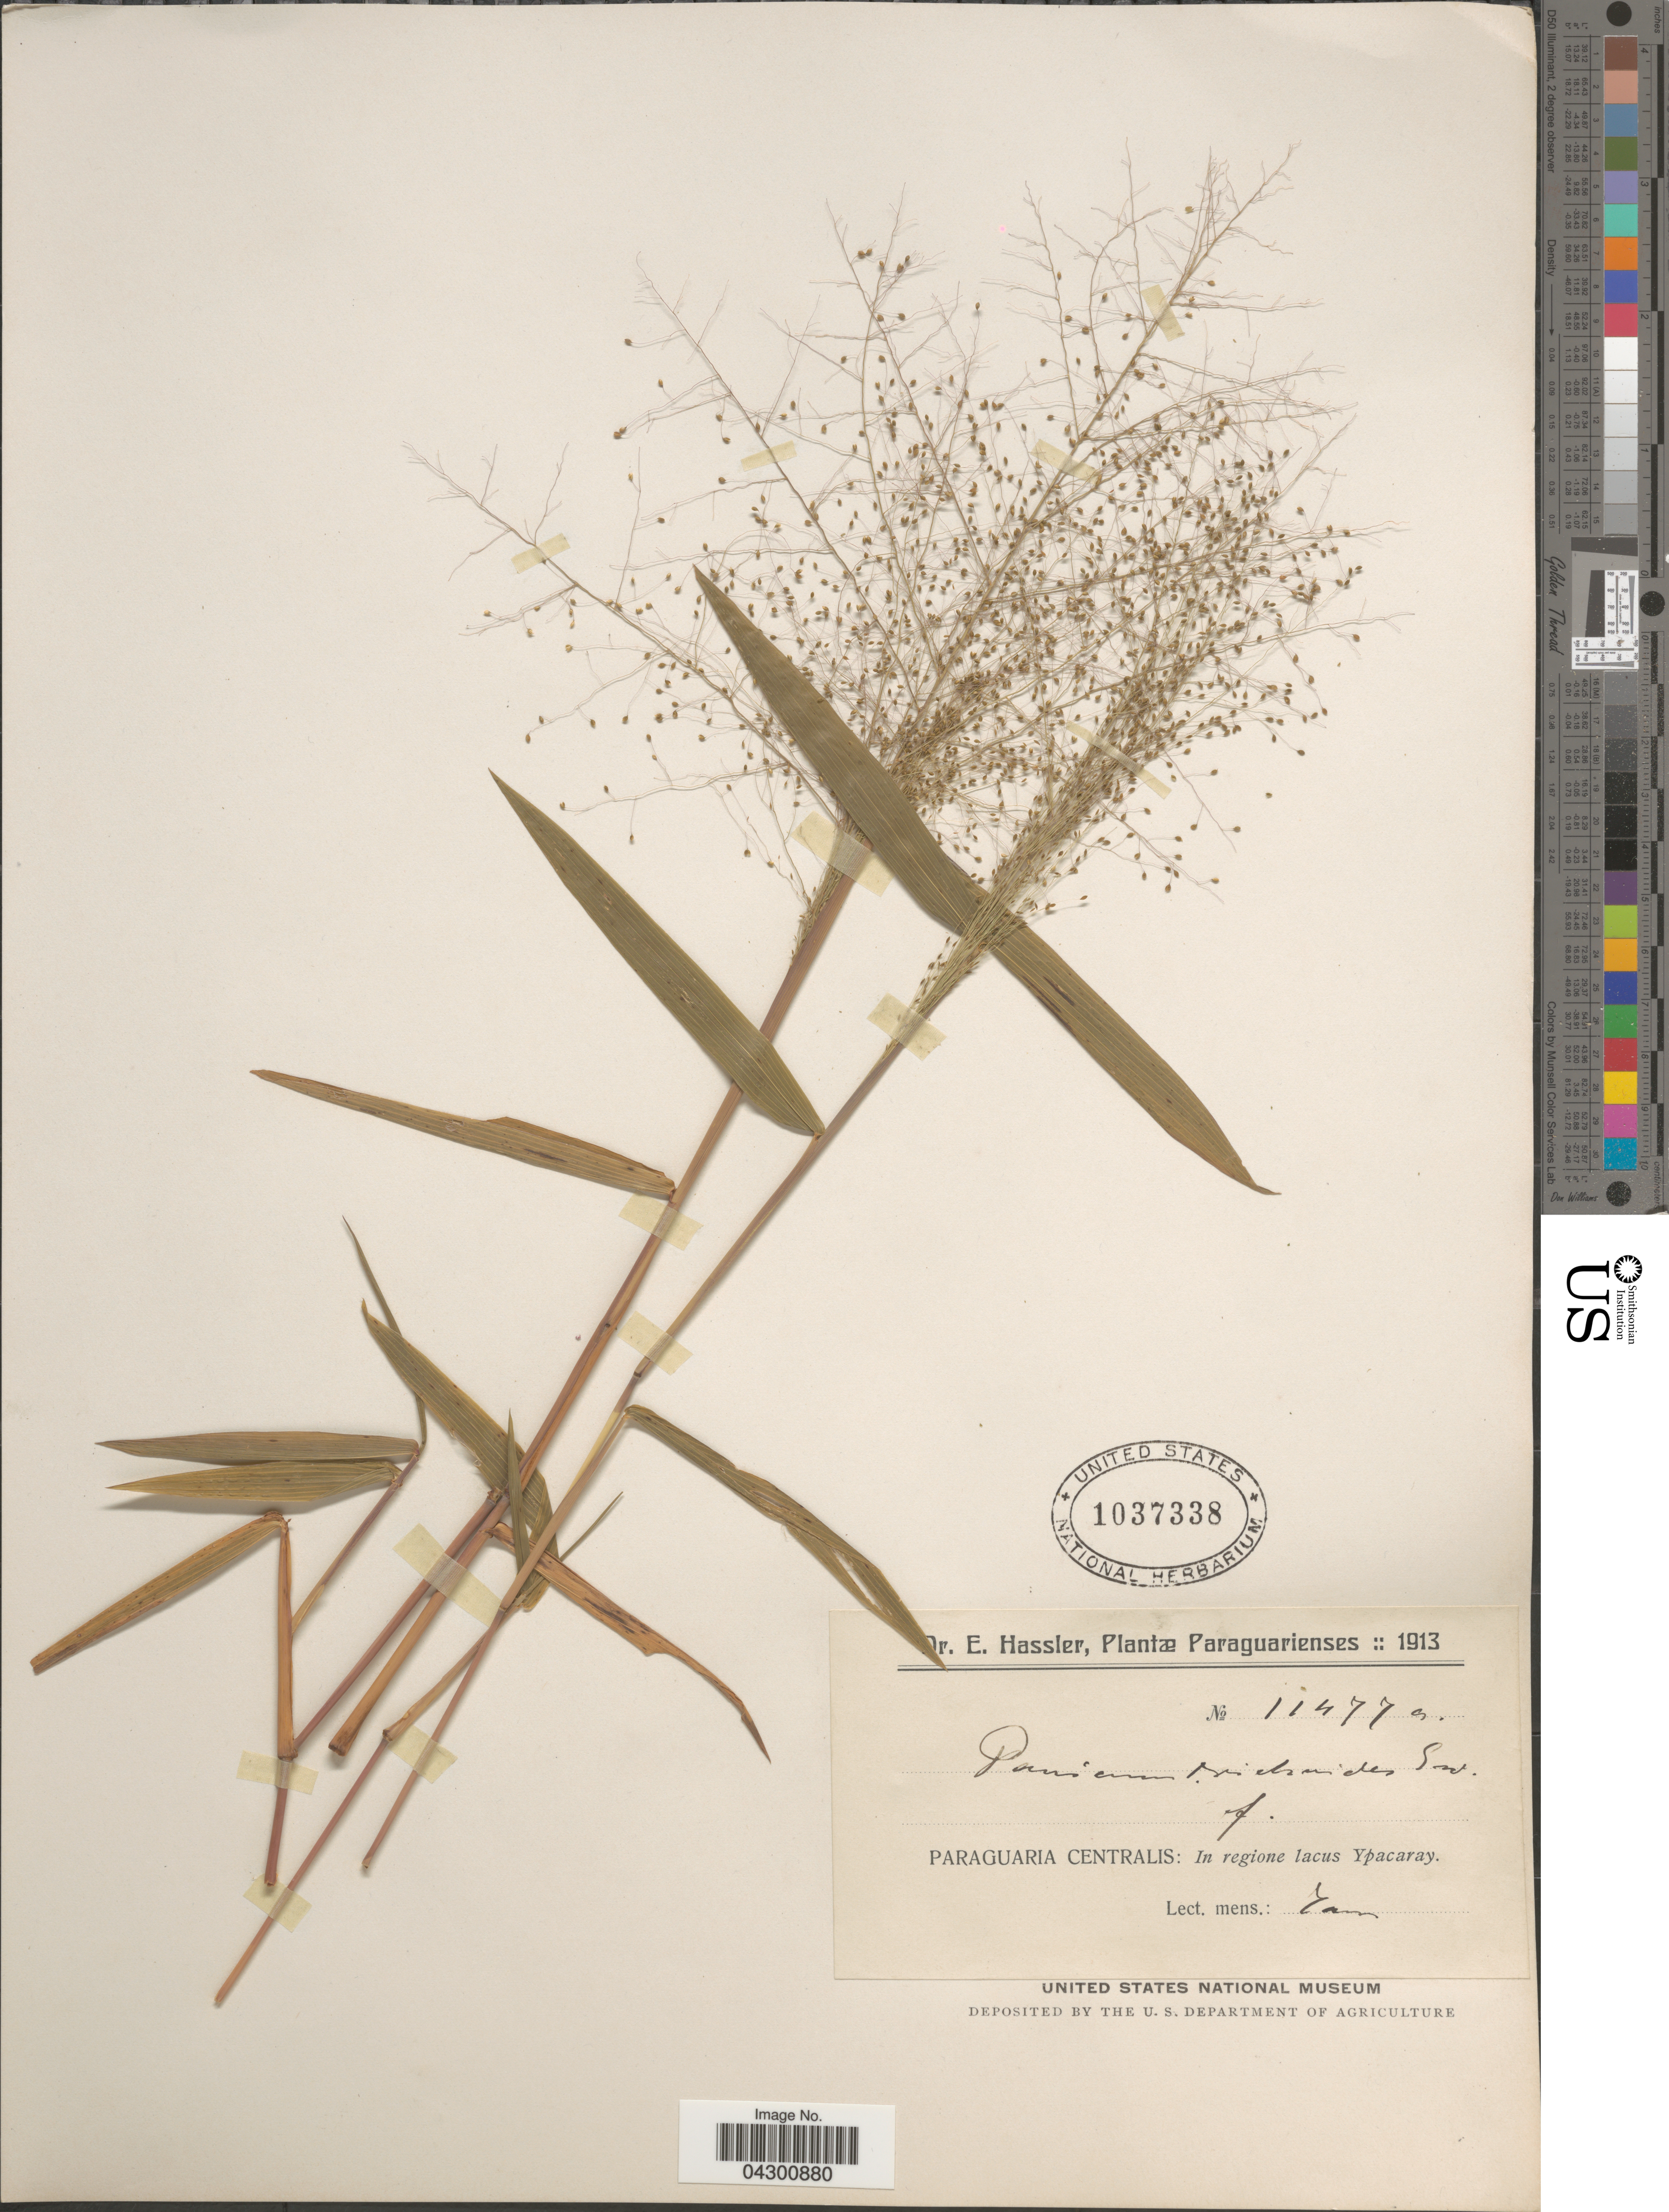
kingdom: Plantae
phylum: Tracheophyta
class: Liliopsida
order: Poales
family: Poaceae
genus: Panicum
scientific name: Panicum trichanthum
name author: Nees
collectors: E. Hassler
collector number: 11477a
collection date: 1913-01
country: Paraguay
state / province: Paraguari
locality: Paraguaria Centralis: In regione lacus Ypacaray.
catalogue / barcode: US 1037338